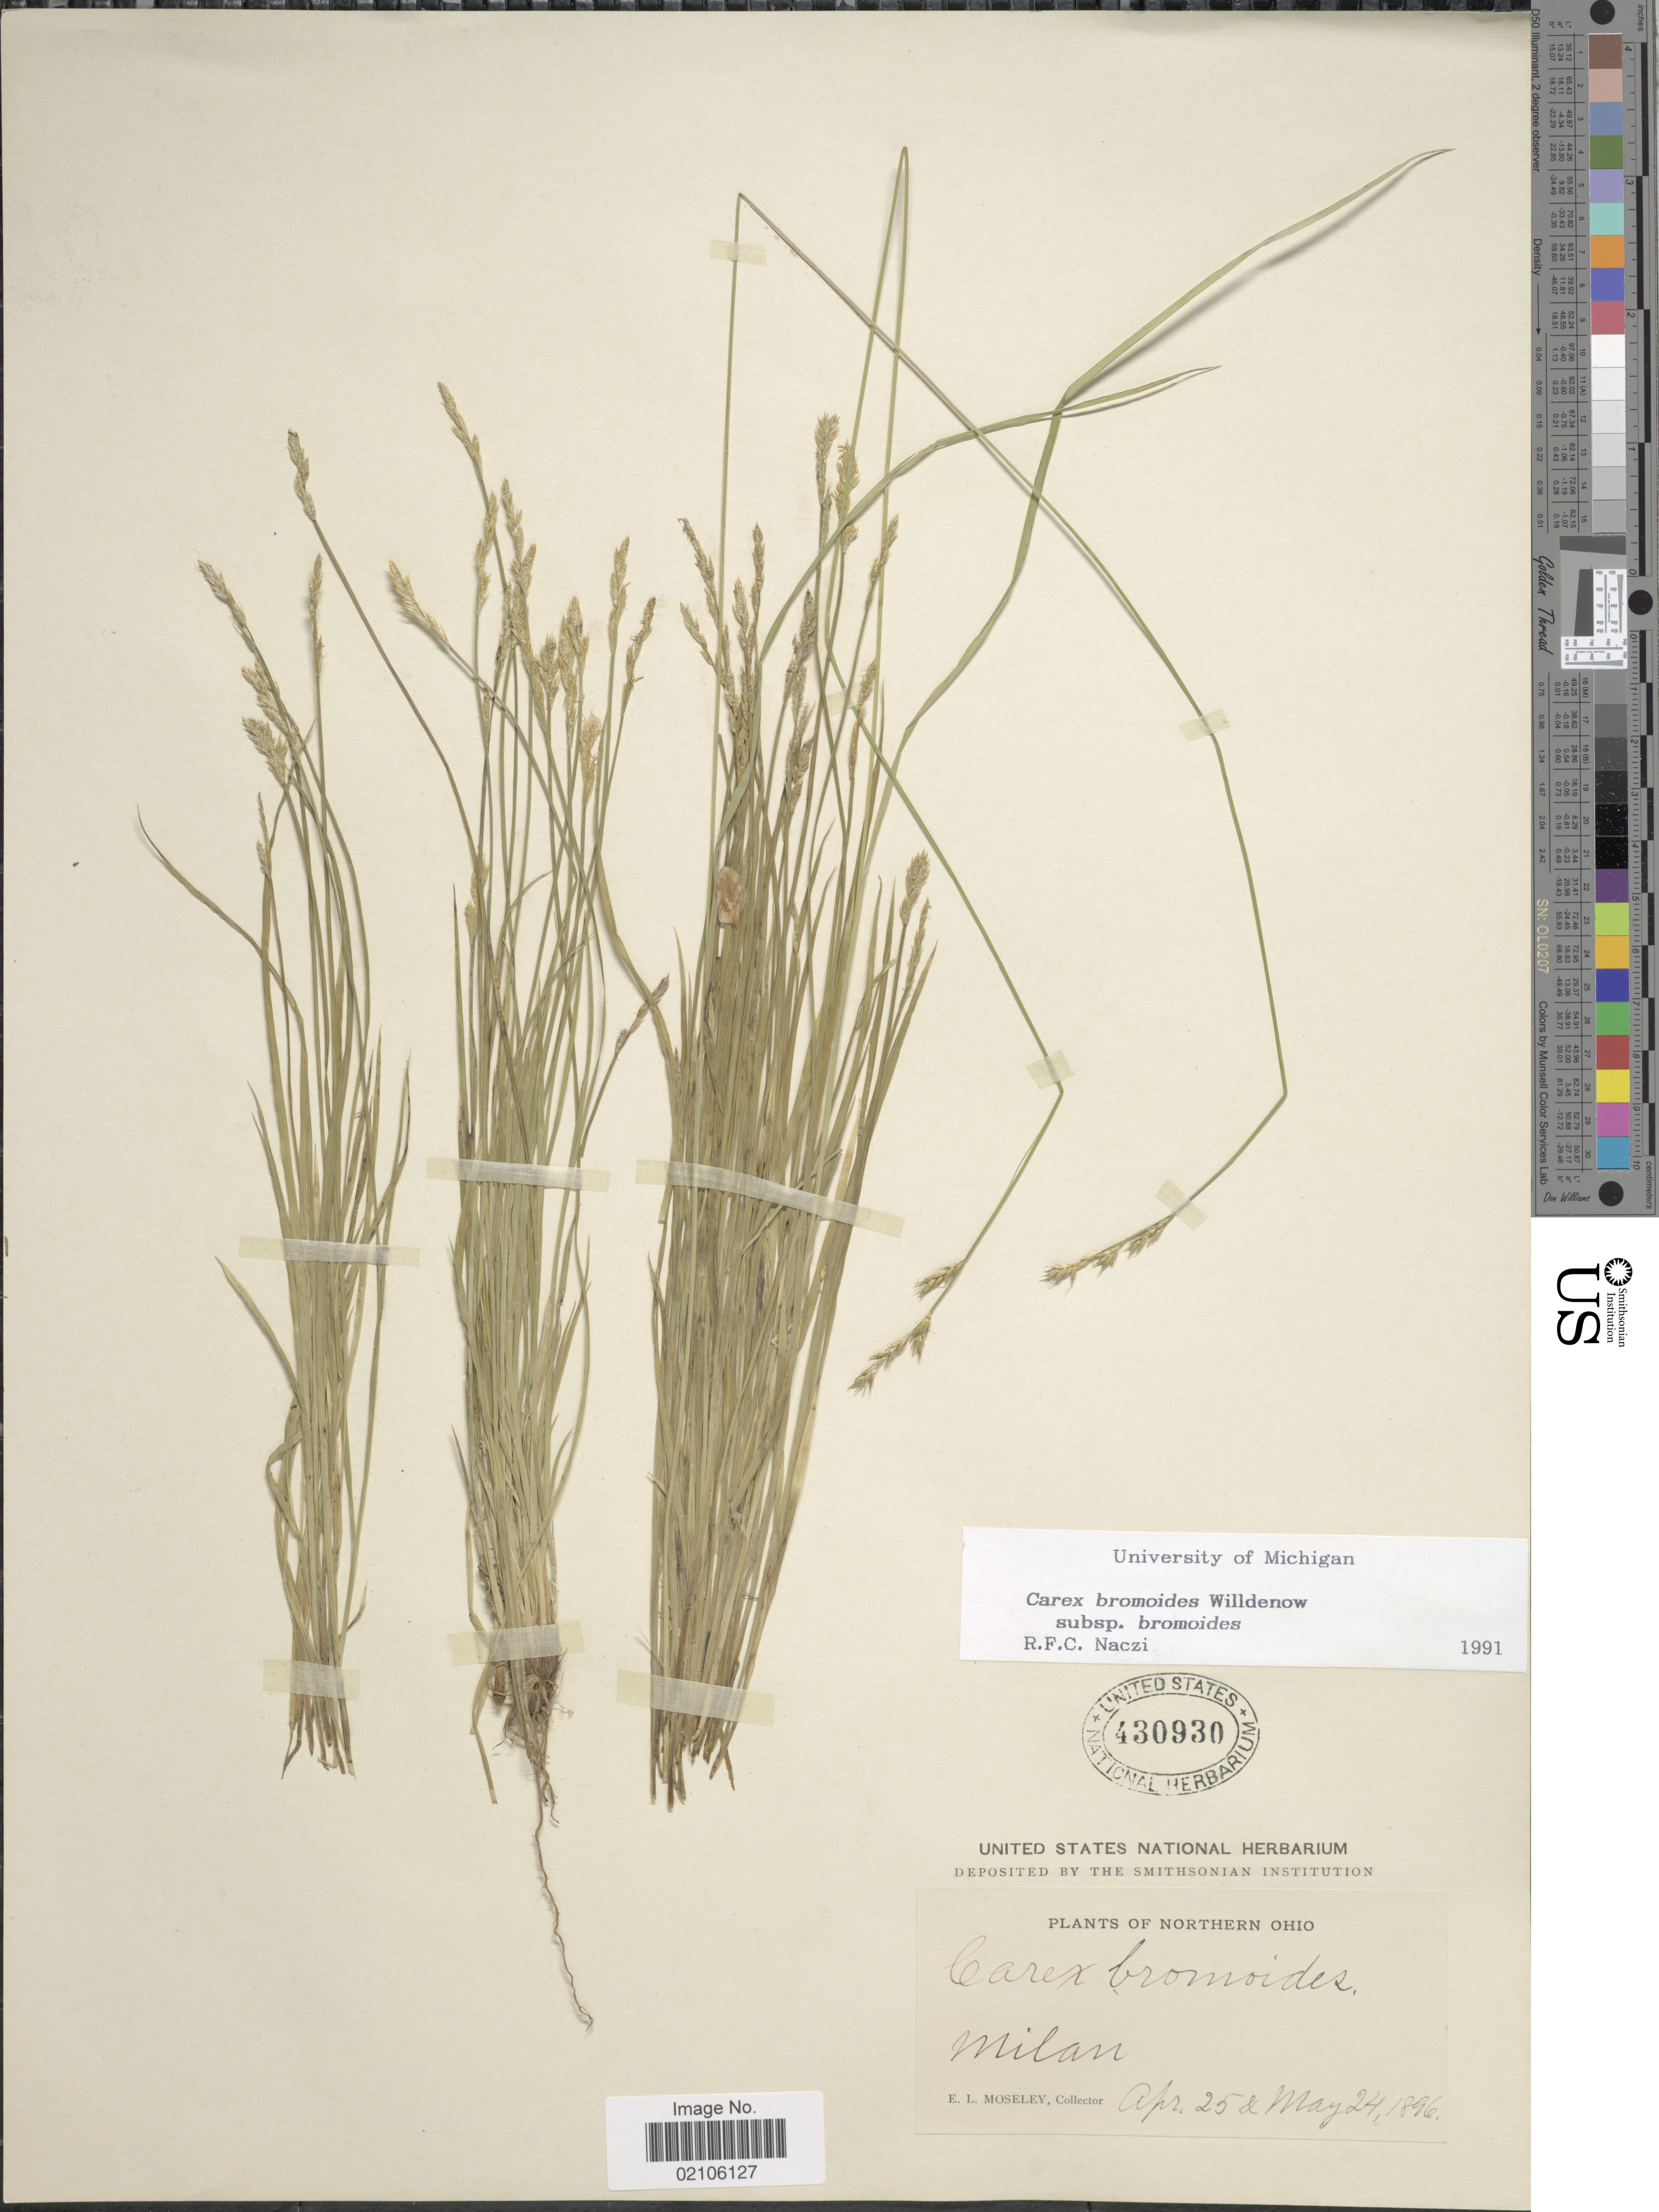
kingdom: Plantae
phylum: Tracheophyta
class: Liliopsida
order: Poales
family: Cyperaceae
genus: Carex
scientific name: Carex bromoides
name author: Willd.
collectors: E. Moseley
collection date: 1896-04-25/1896-05-24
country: United States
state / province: Ohio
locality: Northern Ohio, Milan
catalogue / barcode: US 430930